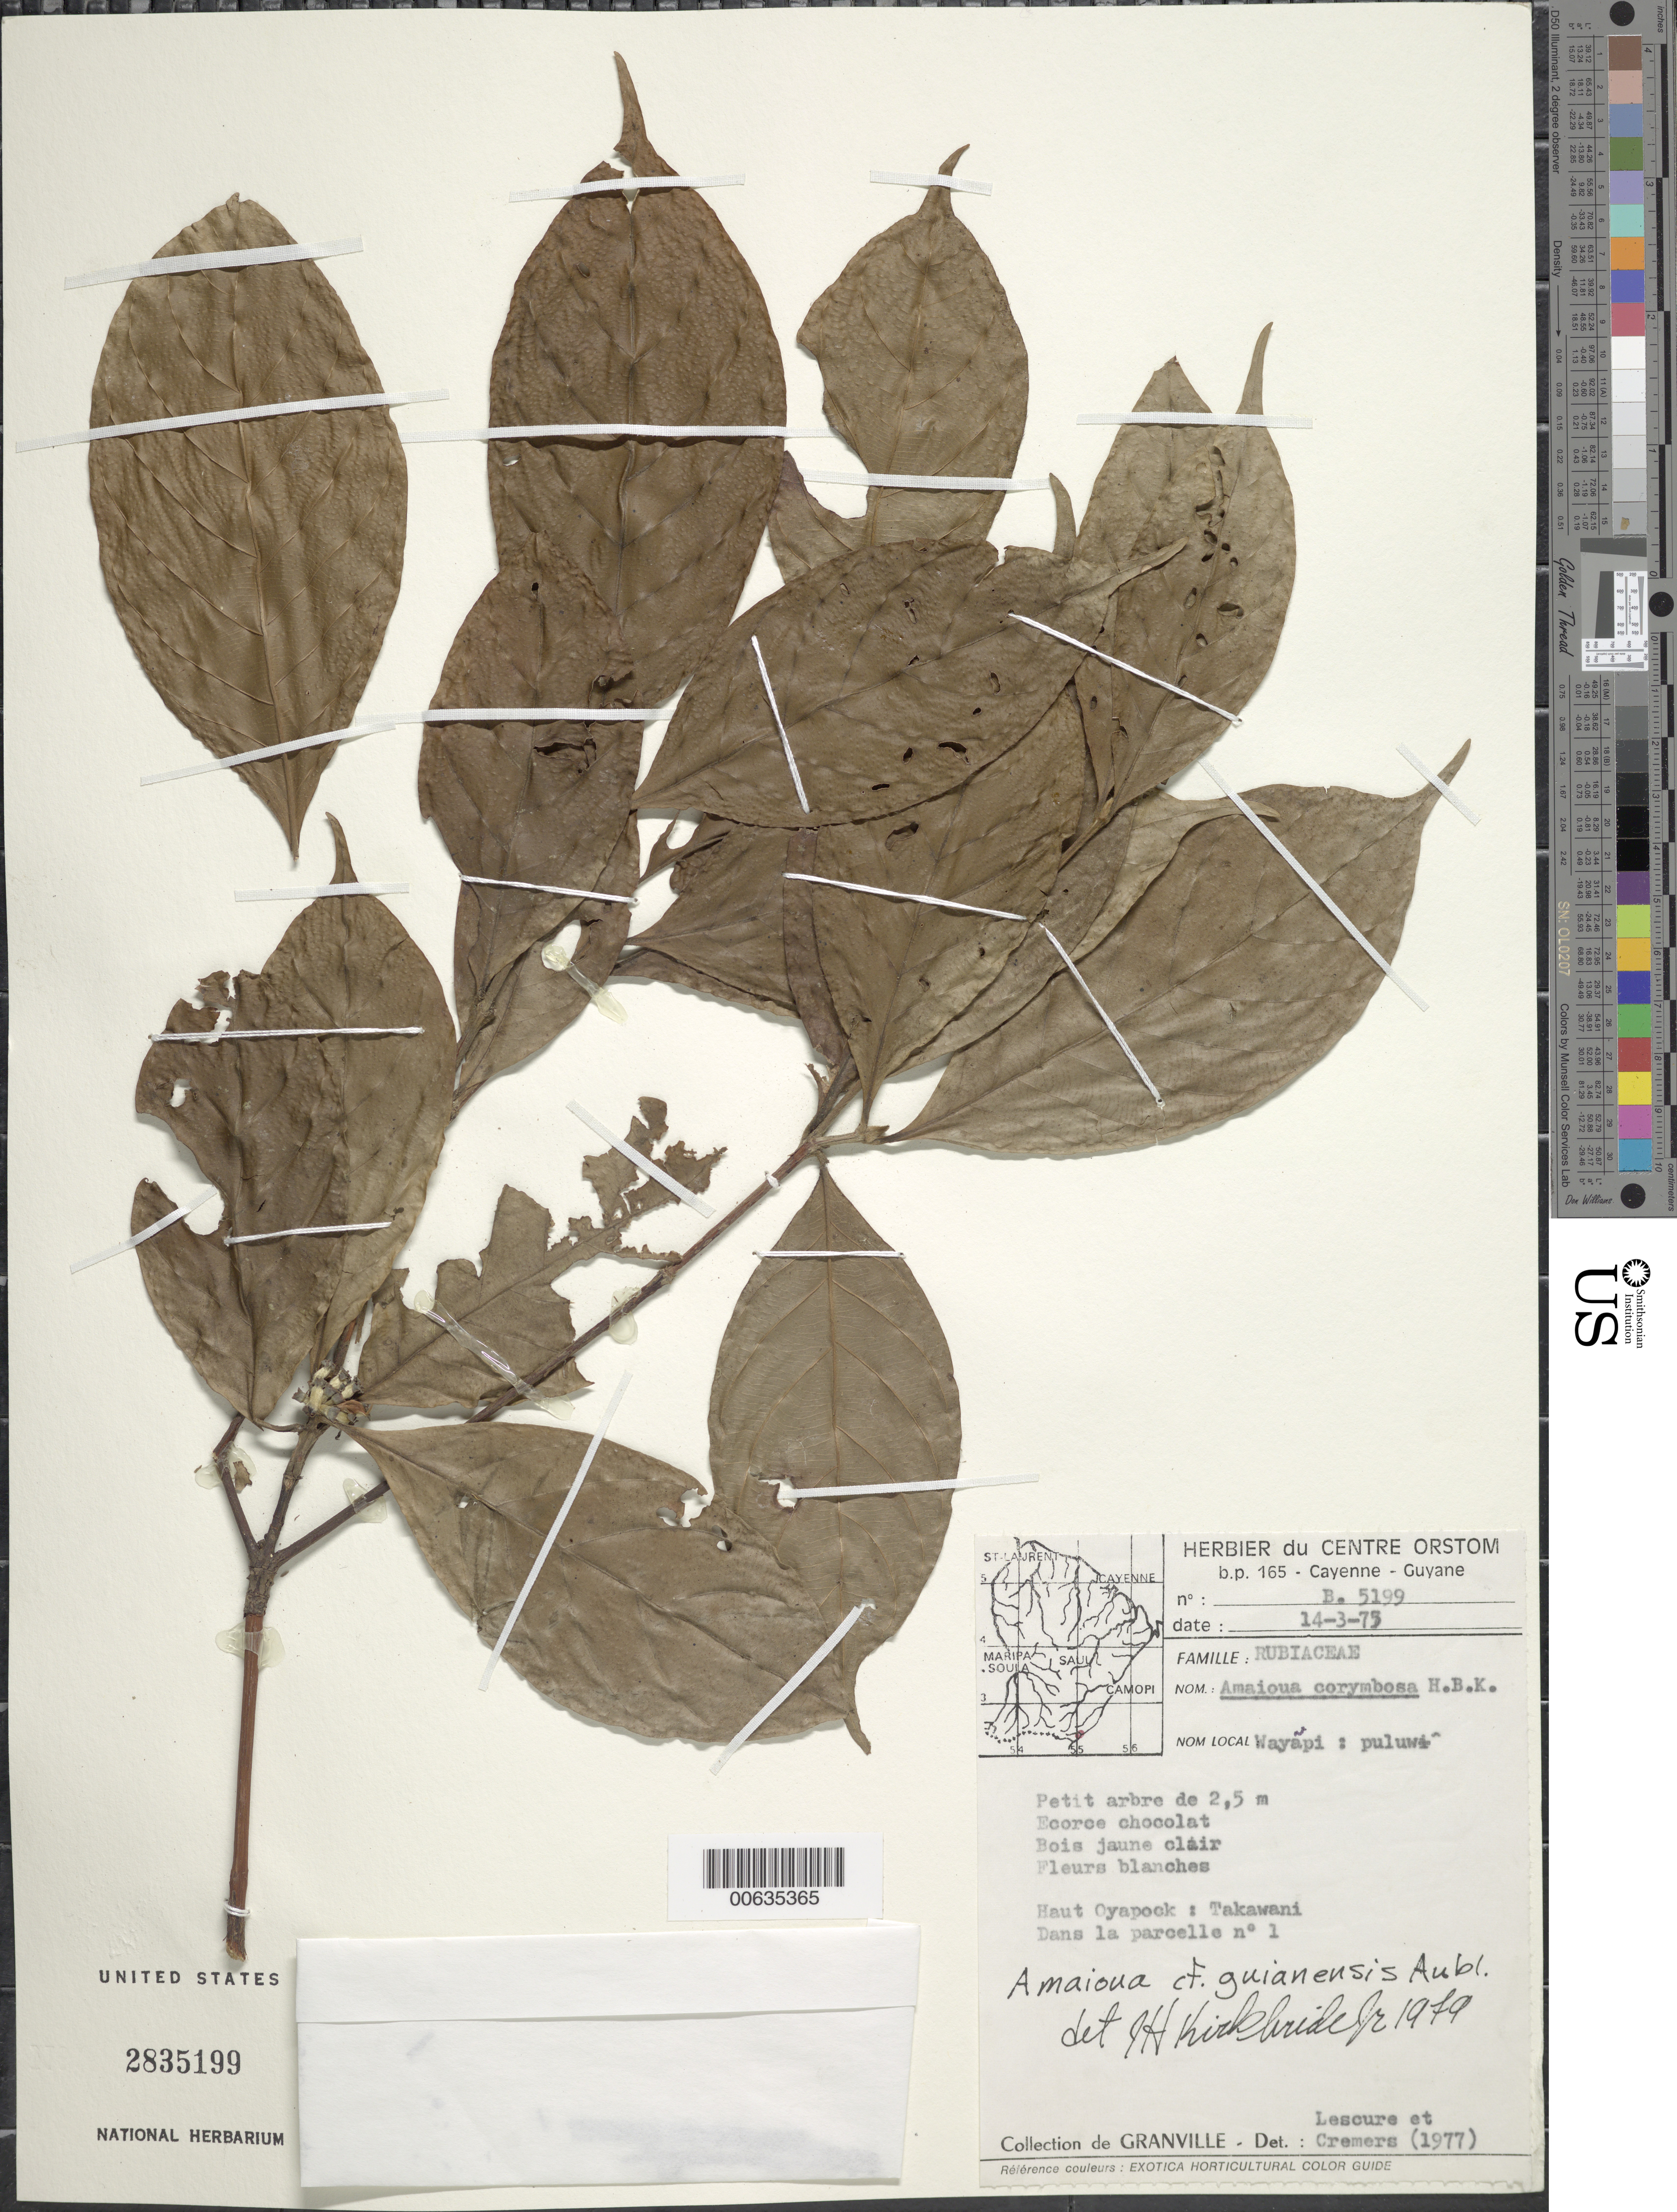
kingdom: Plantae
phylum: Tracheophyta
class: Magnoliopsida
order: Gentianales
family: Rubiaceae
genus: Amaioua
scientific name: Amaioua guianensis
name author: Aubl.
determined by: Kirkbride, J. H.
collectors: J.-J. de Granville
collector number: B 5199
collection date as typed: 14-Mar-75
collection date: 1975-03-14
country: French Guiana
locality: Takawana, Haut Oyapock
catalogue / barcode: US 2835199